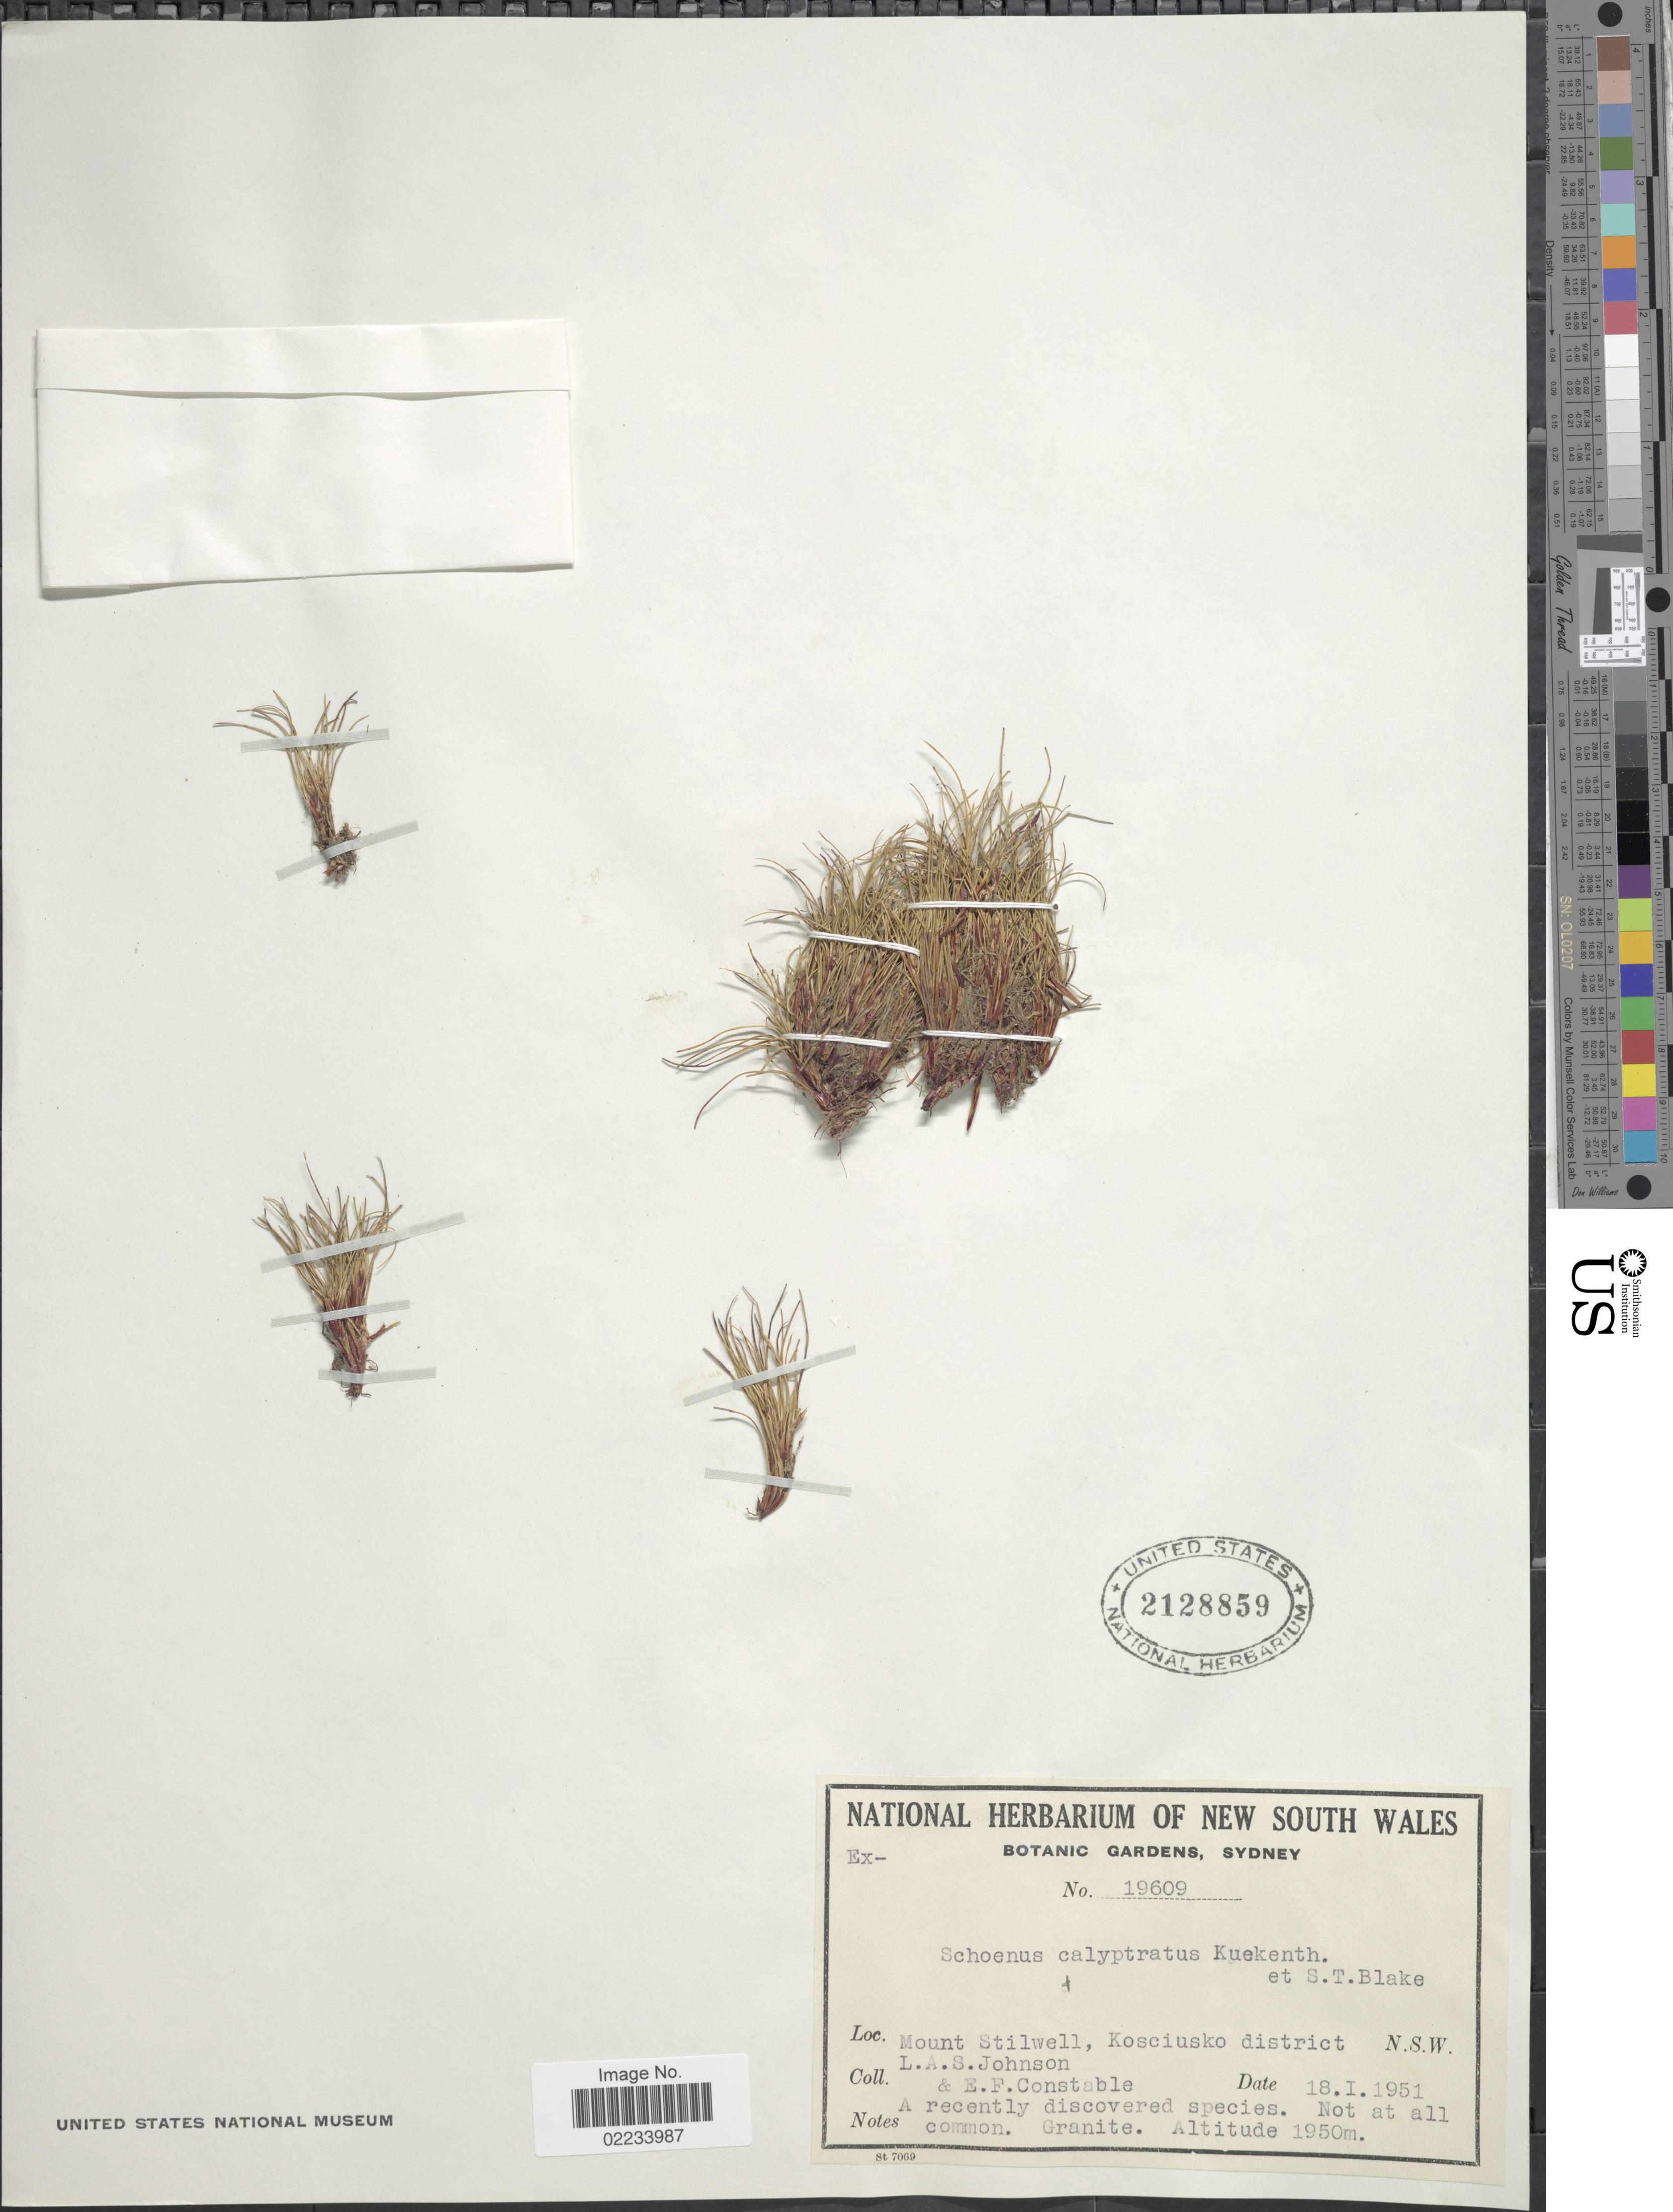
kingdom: Plantae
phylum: Tracheophyta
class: Liliopsida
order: Poales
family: Cyperaceae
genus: Schoenus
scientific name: Schoenus calyptratus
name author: Kük.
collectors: L. A. S. Johnson & E. F. Constable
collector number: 19609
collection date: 1951-01-18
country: Australia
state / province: New South Wales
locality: Mount Stilwell, Kosciusko district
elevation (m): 1950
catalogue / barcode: US 2128859